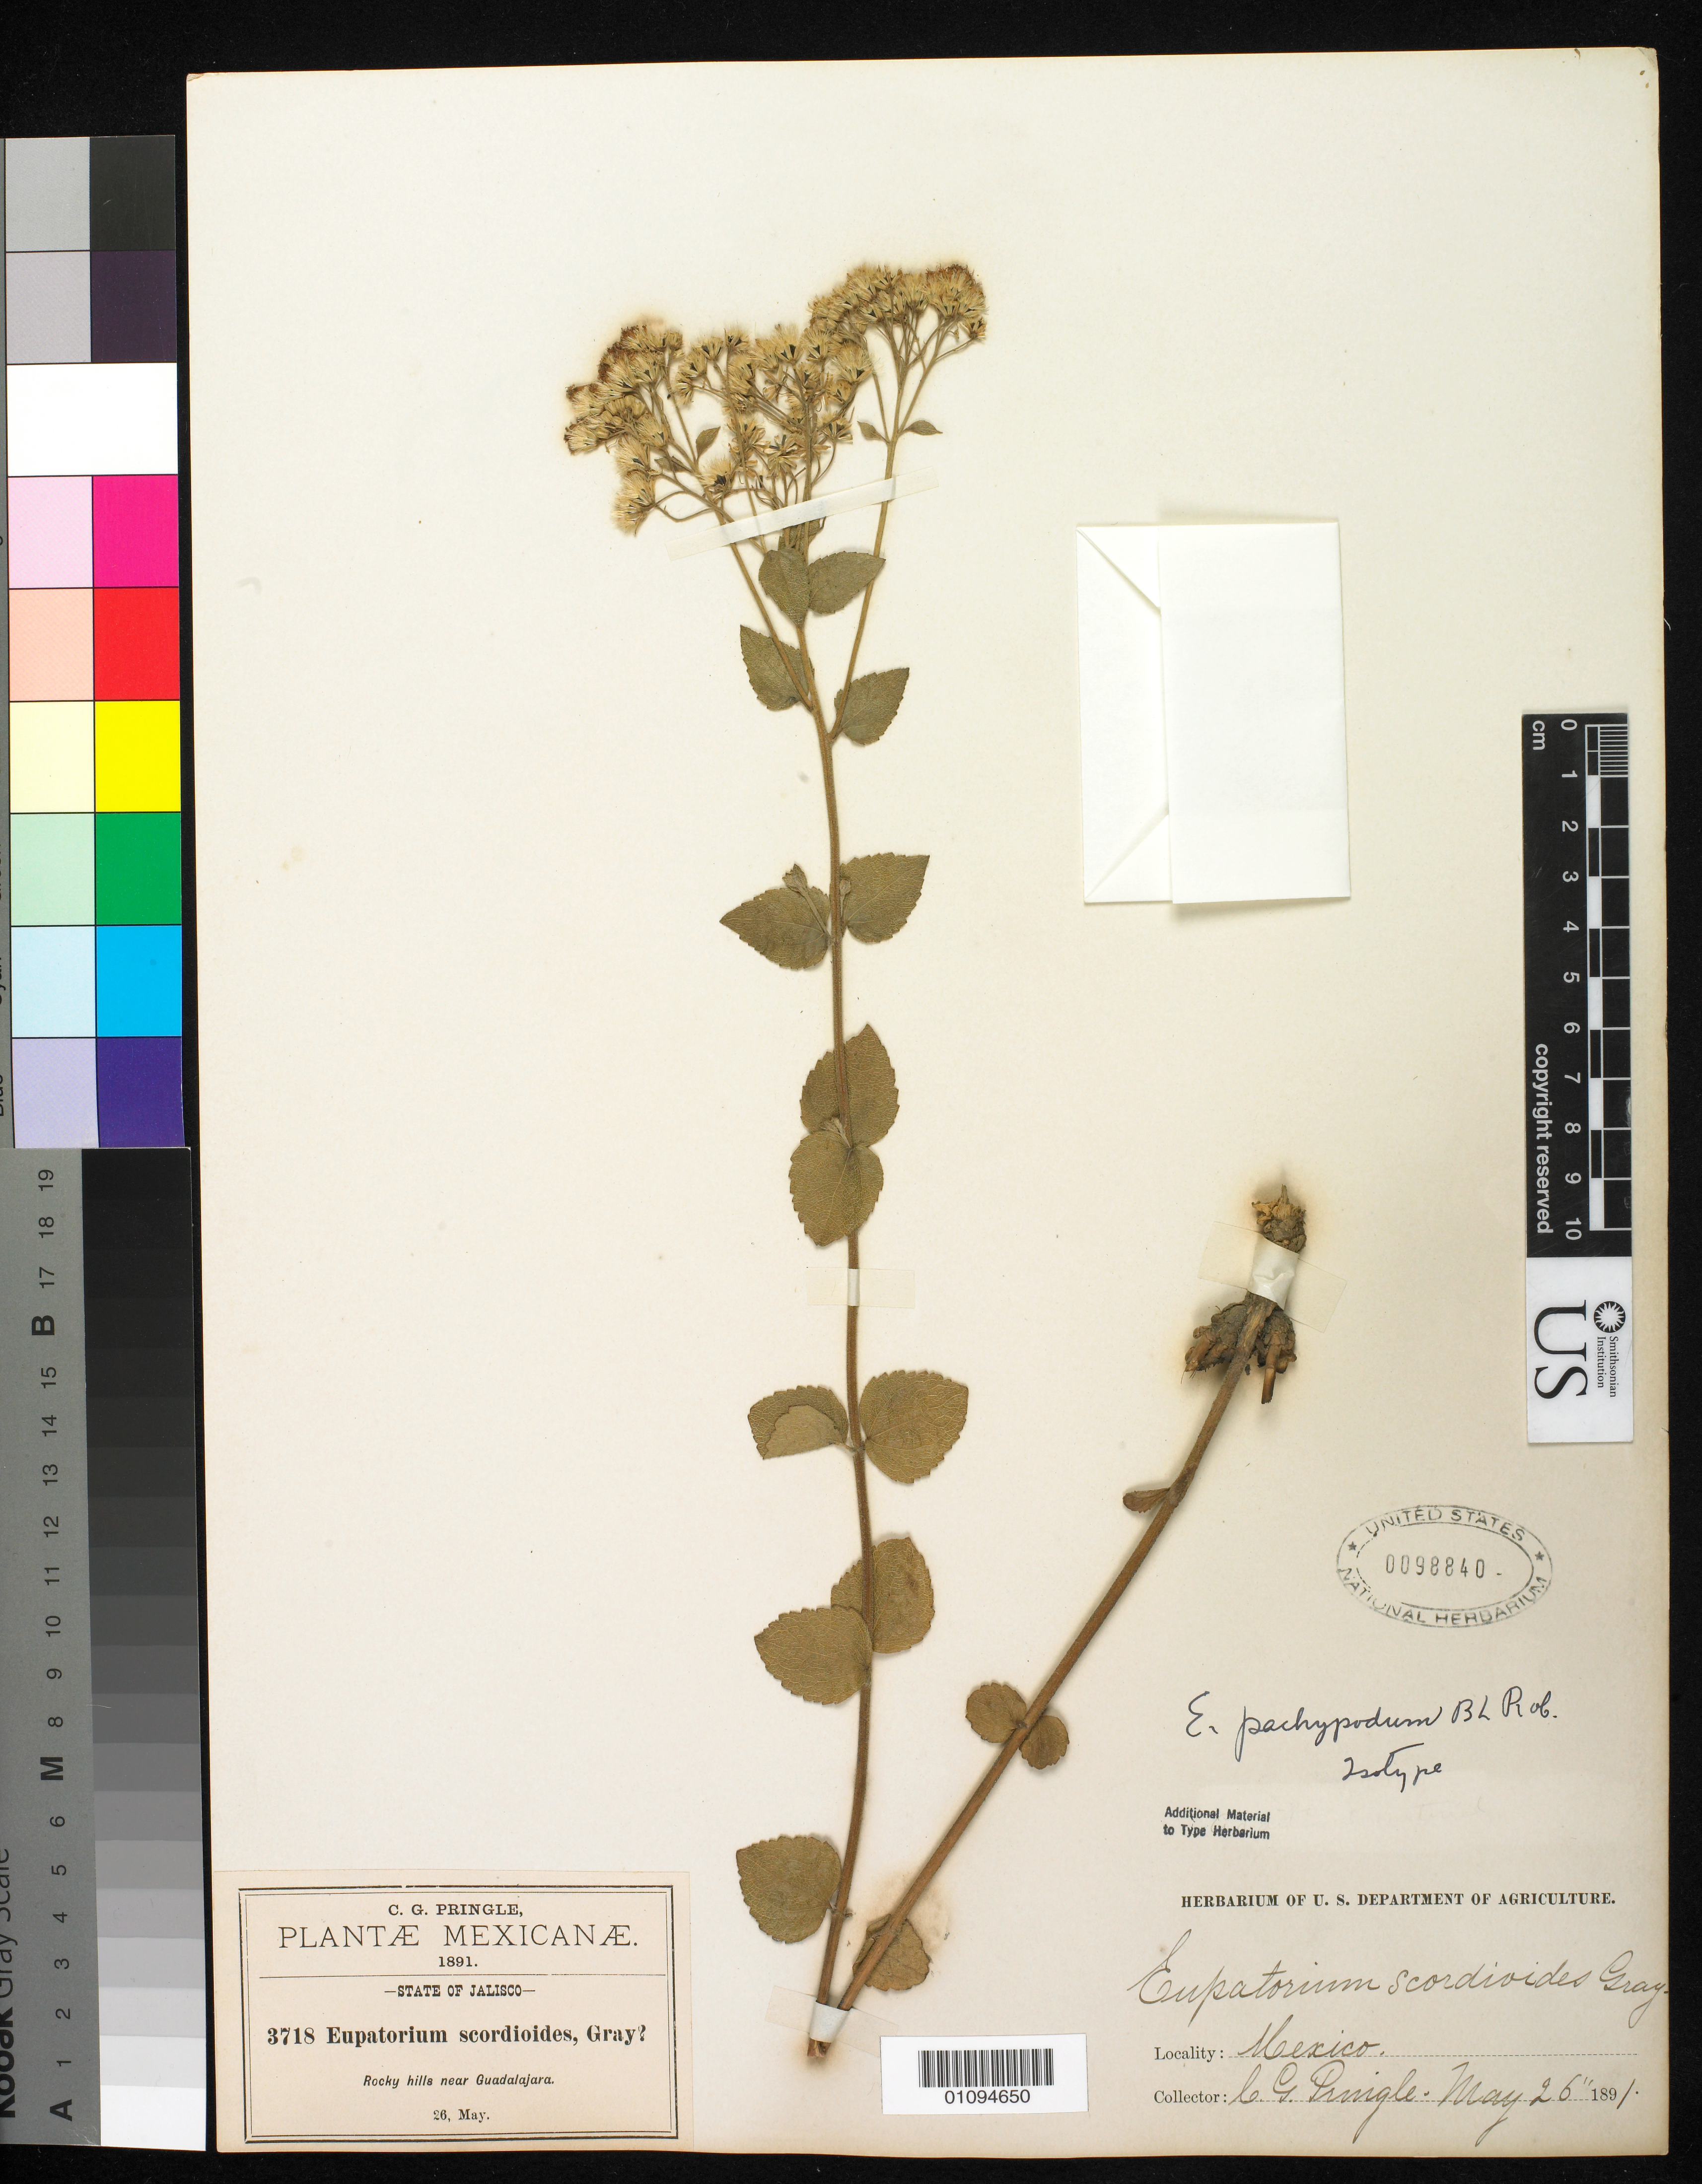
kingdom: Plantae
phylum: Tracheophyta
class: Magnoliopsida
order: Asterales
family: Asteraceae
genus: Eupatorium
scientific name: Eupatorium pachypodum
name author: B.L. Rob.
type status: Isotype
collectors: C. G. Pringle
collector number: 3718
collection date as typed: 26 May 1891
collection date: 1891-05-26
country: Mexico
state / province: Jalisco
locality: Guadalajara.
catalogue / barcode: US 98840